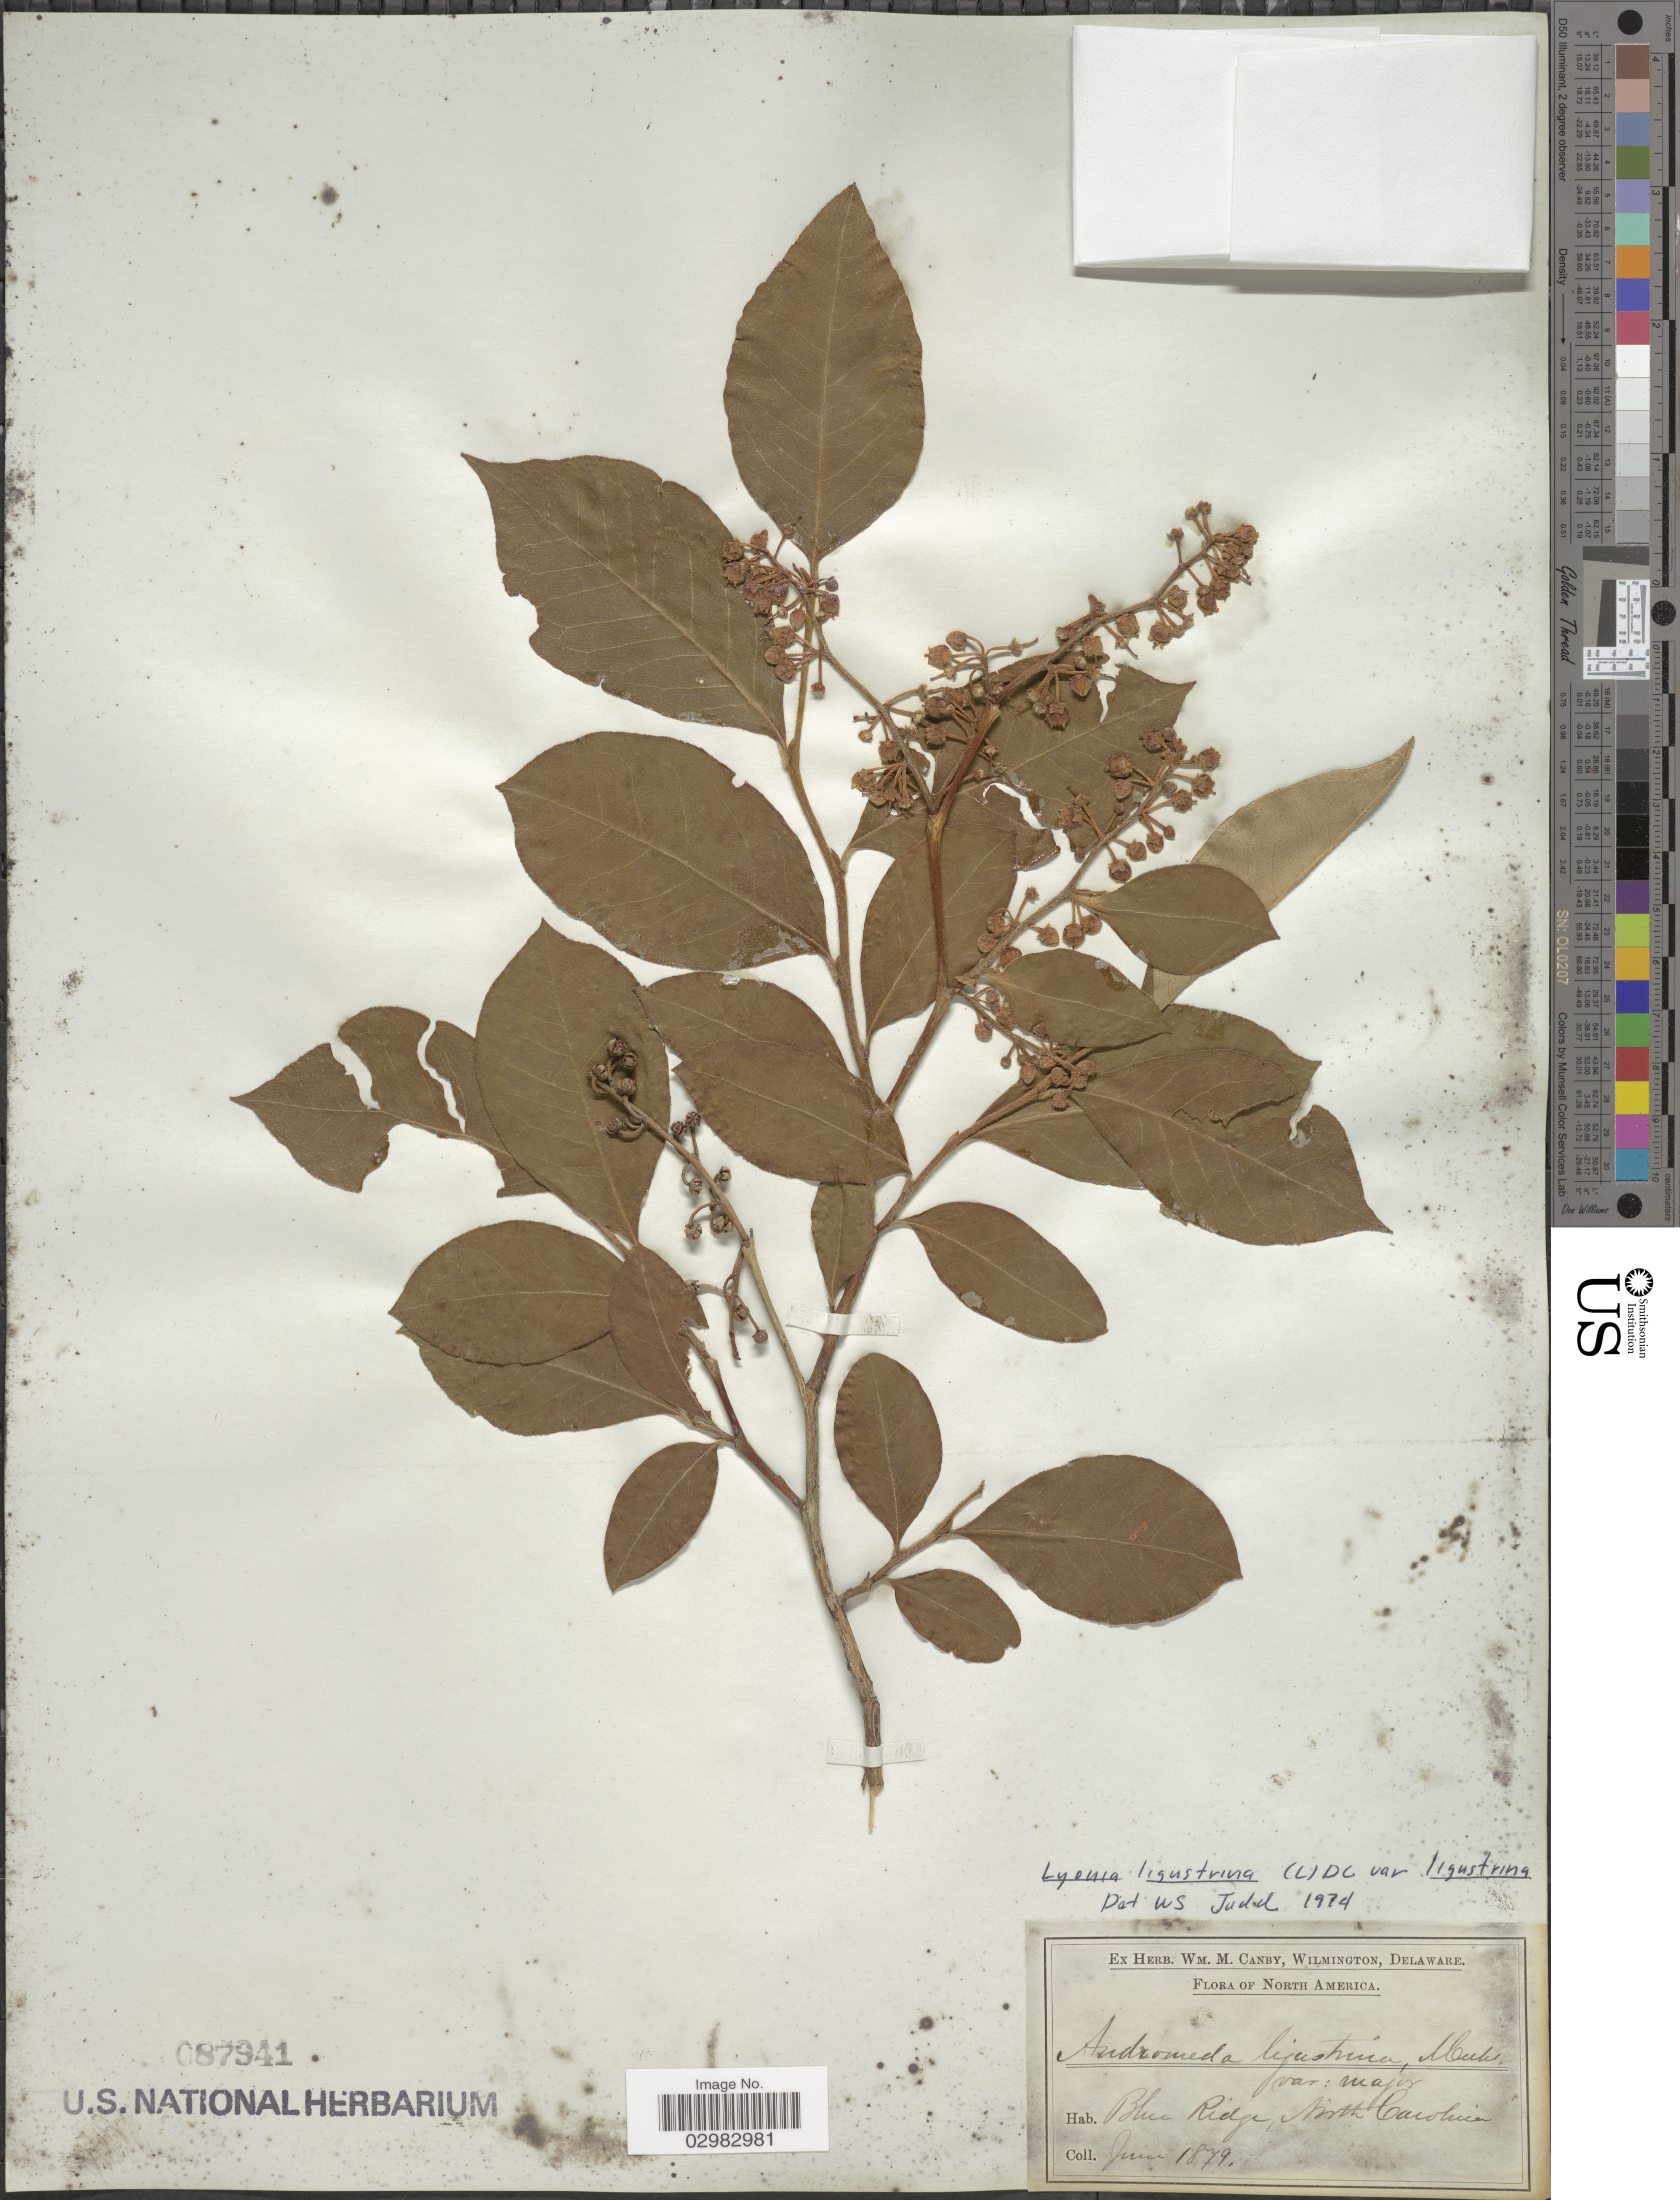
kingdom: Plantae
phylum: Tracheophyta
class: Magnoliopsida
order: Ericales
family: Ericaceae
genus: Lyonia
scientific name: Lyonia ligustrina var. ligustrina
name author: (L.) DC.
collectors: ex herb. W.M. Canby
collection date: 1879-06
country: United States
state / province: North Carolina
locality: Blue Ridge.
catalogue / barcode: US 87941